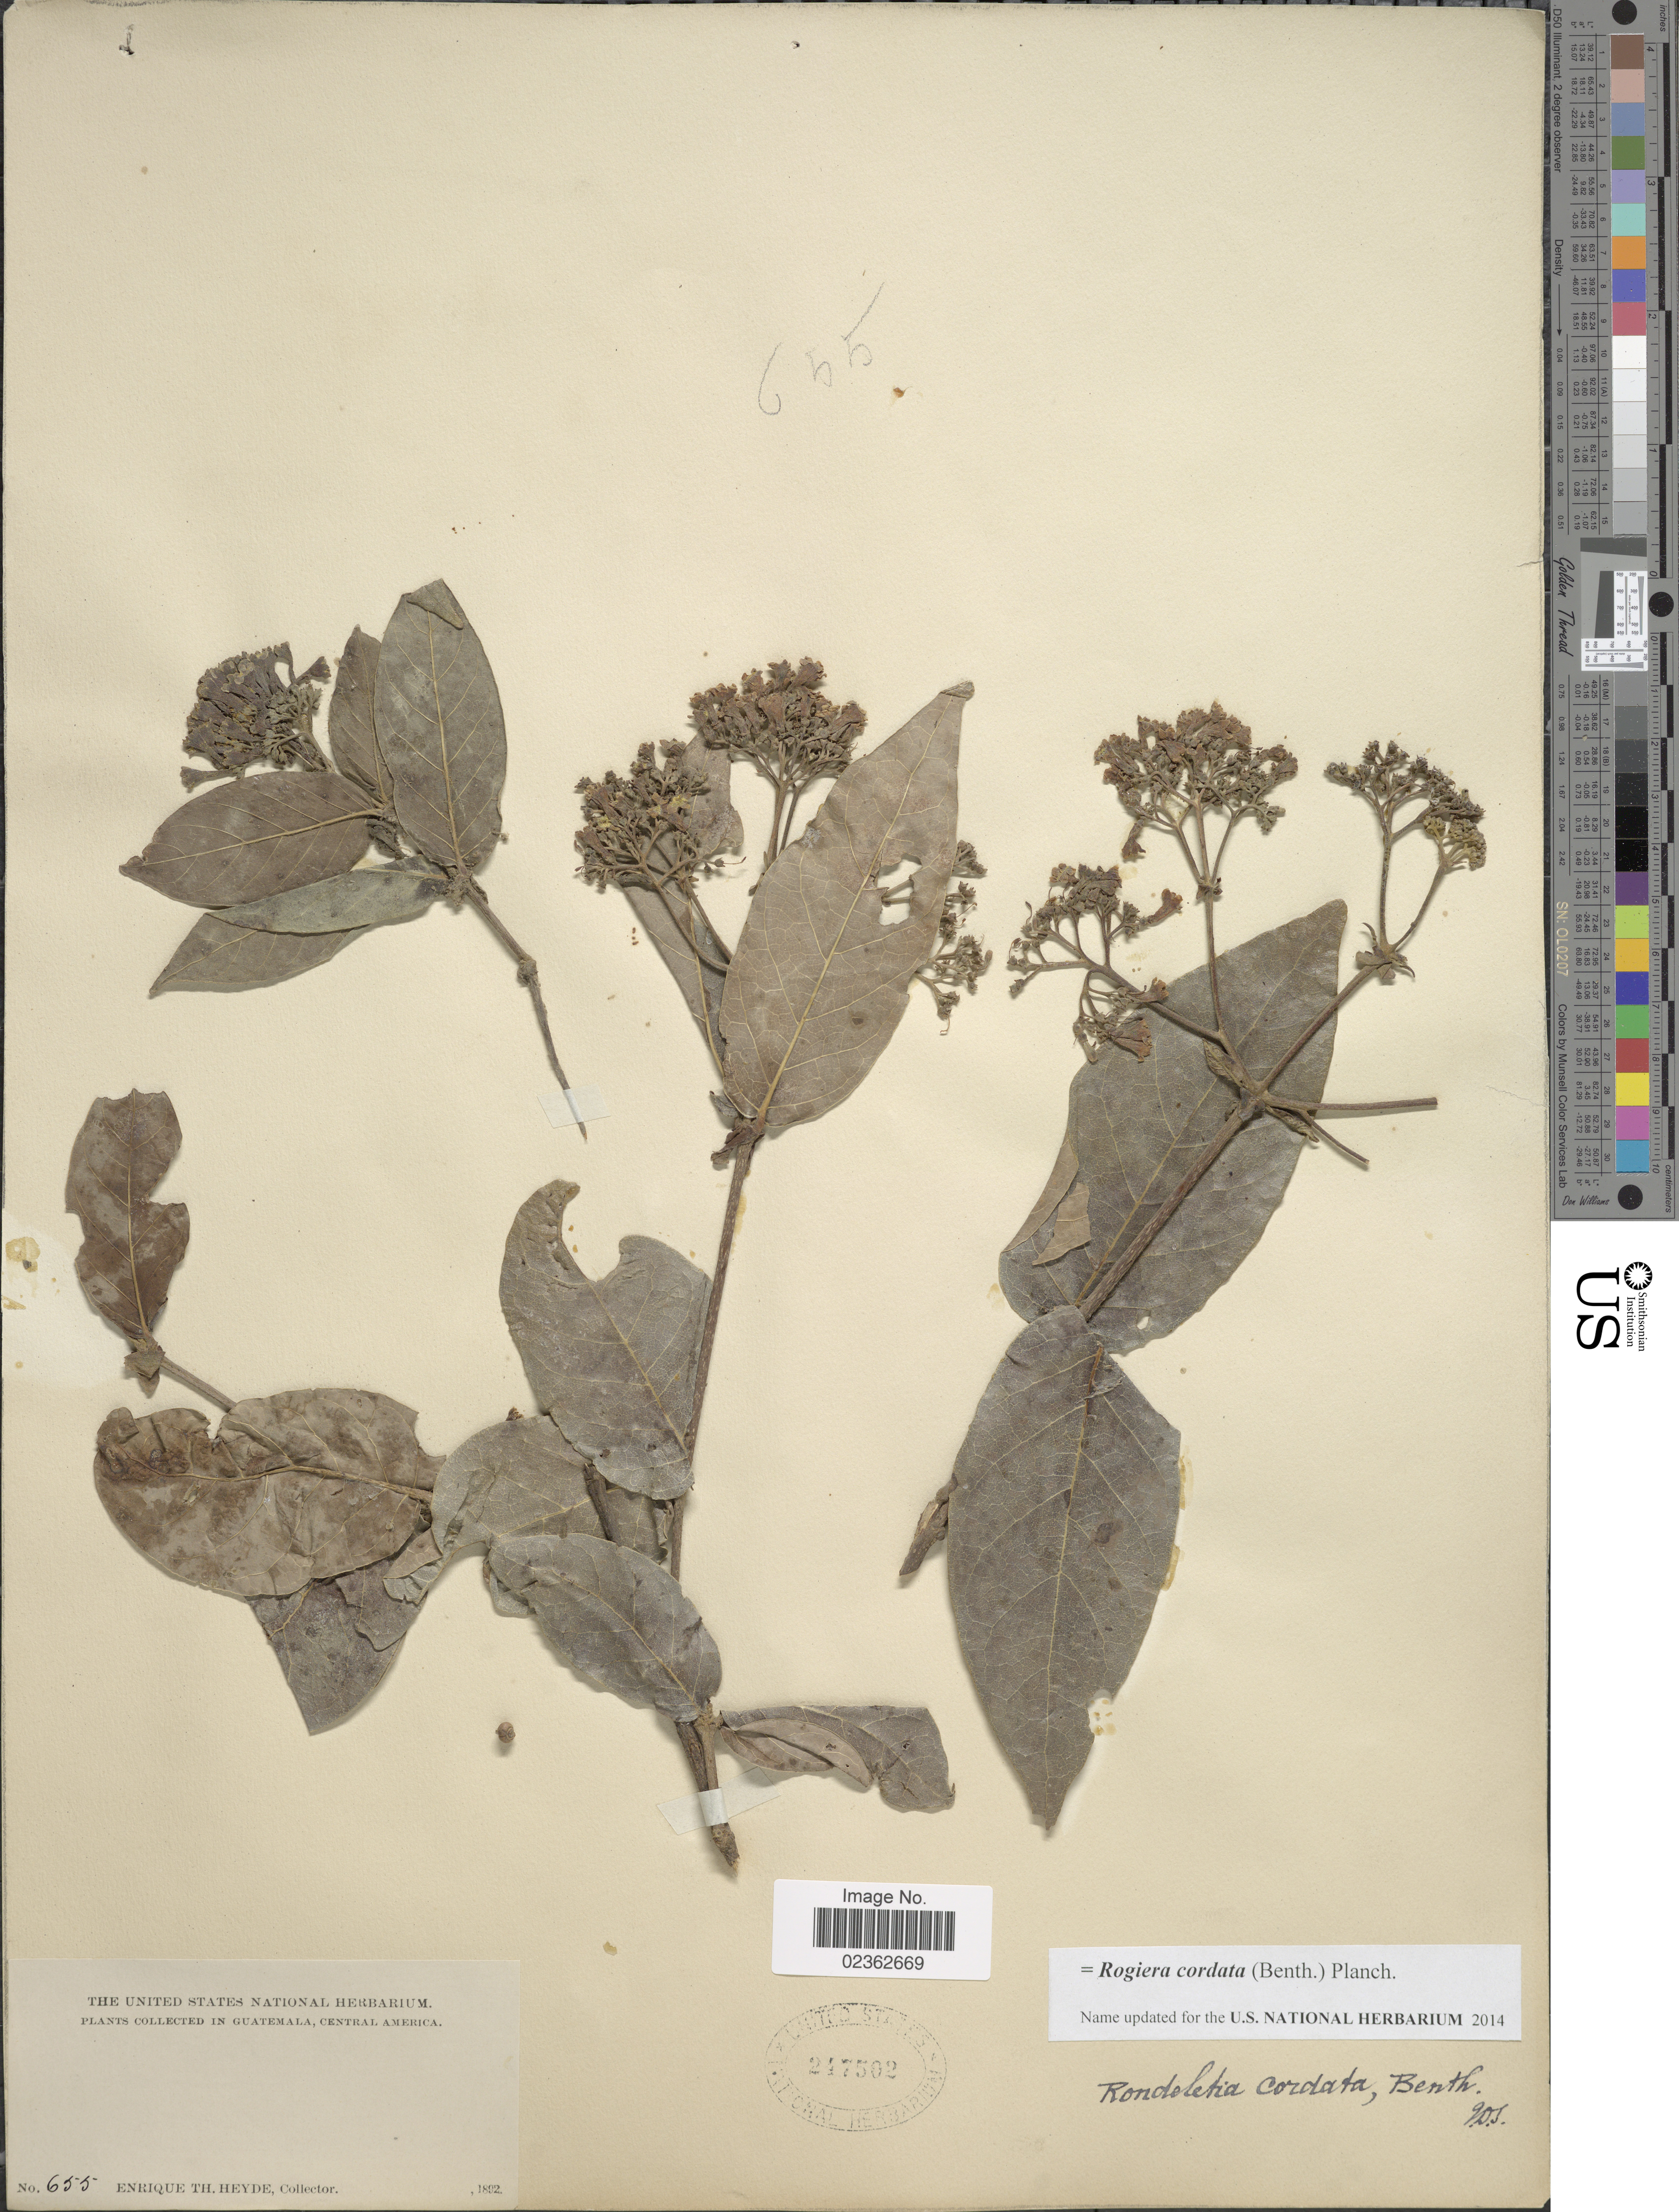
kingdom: Plantae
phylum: Tracheophyta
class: Magnoliopsida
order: Gentianales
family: Rubiaceae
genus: Rogiera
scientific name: Rogiera cordata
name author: (Benth.) Planch.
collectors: E. T. Heyde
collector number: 655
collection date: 1892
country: Guatemala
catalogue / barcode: US 247502